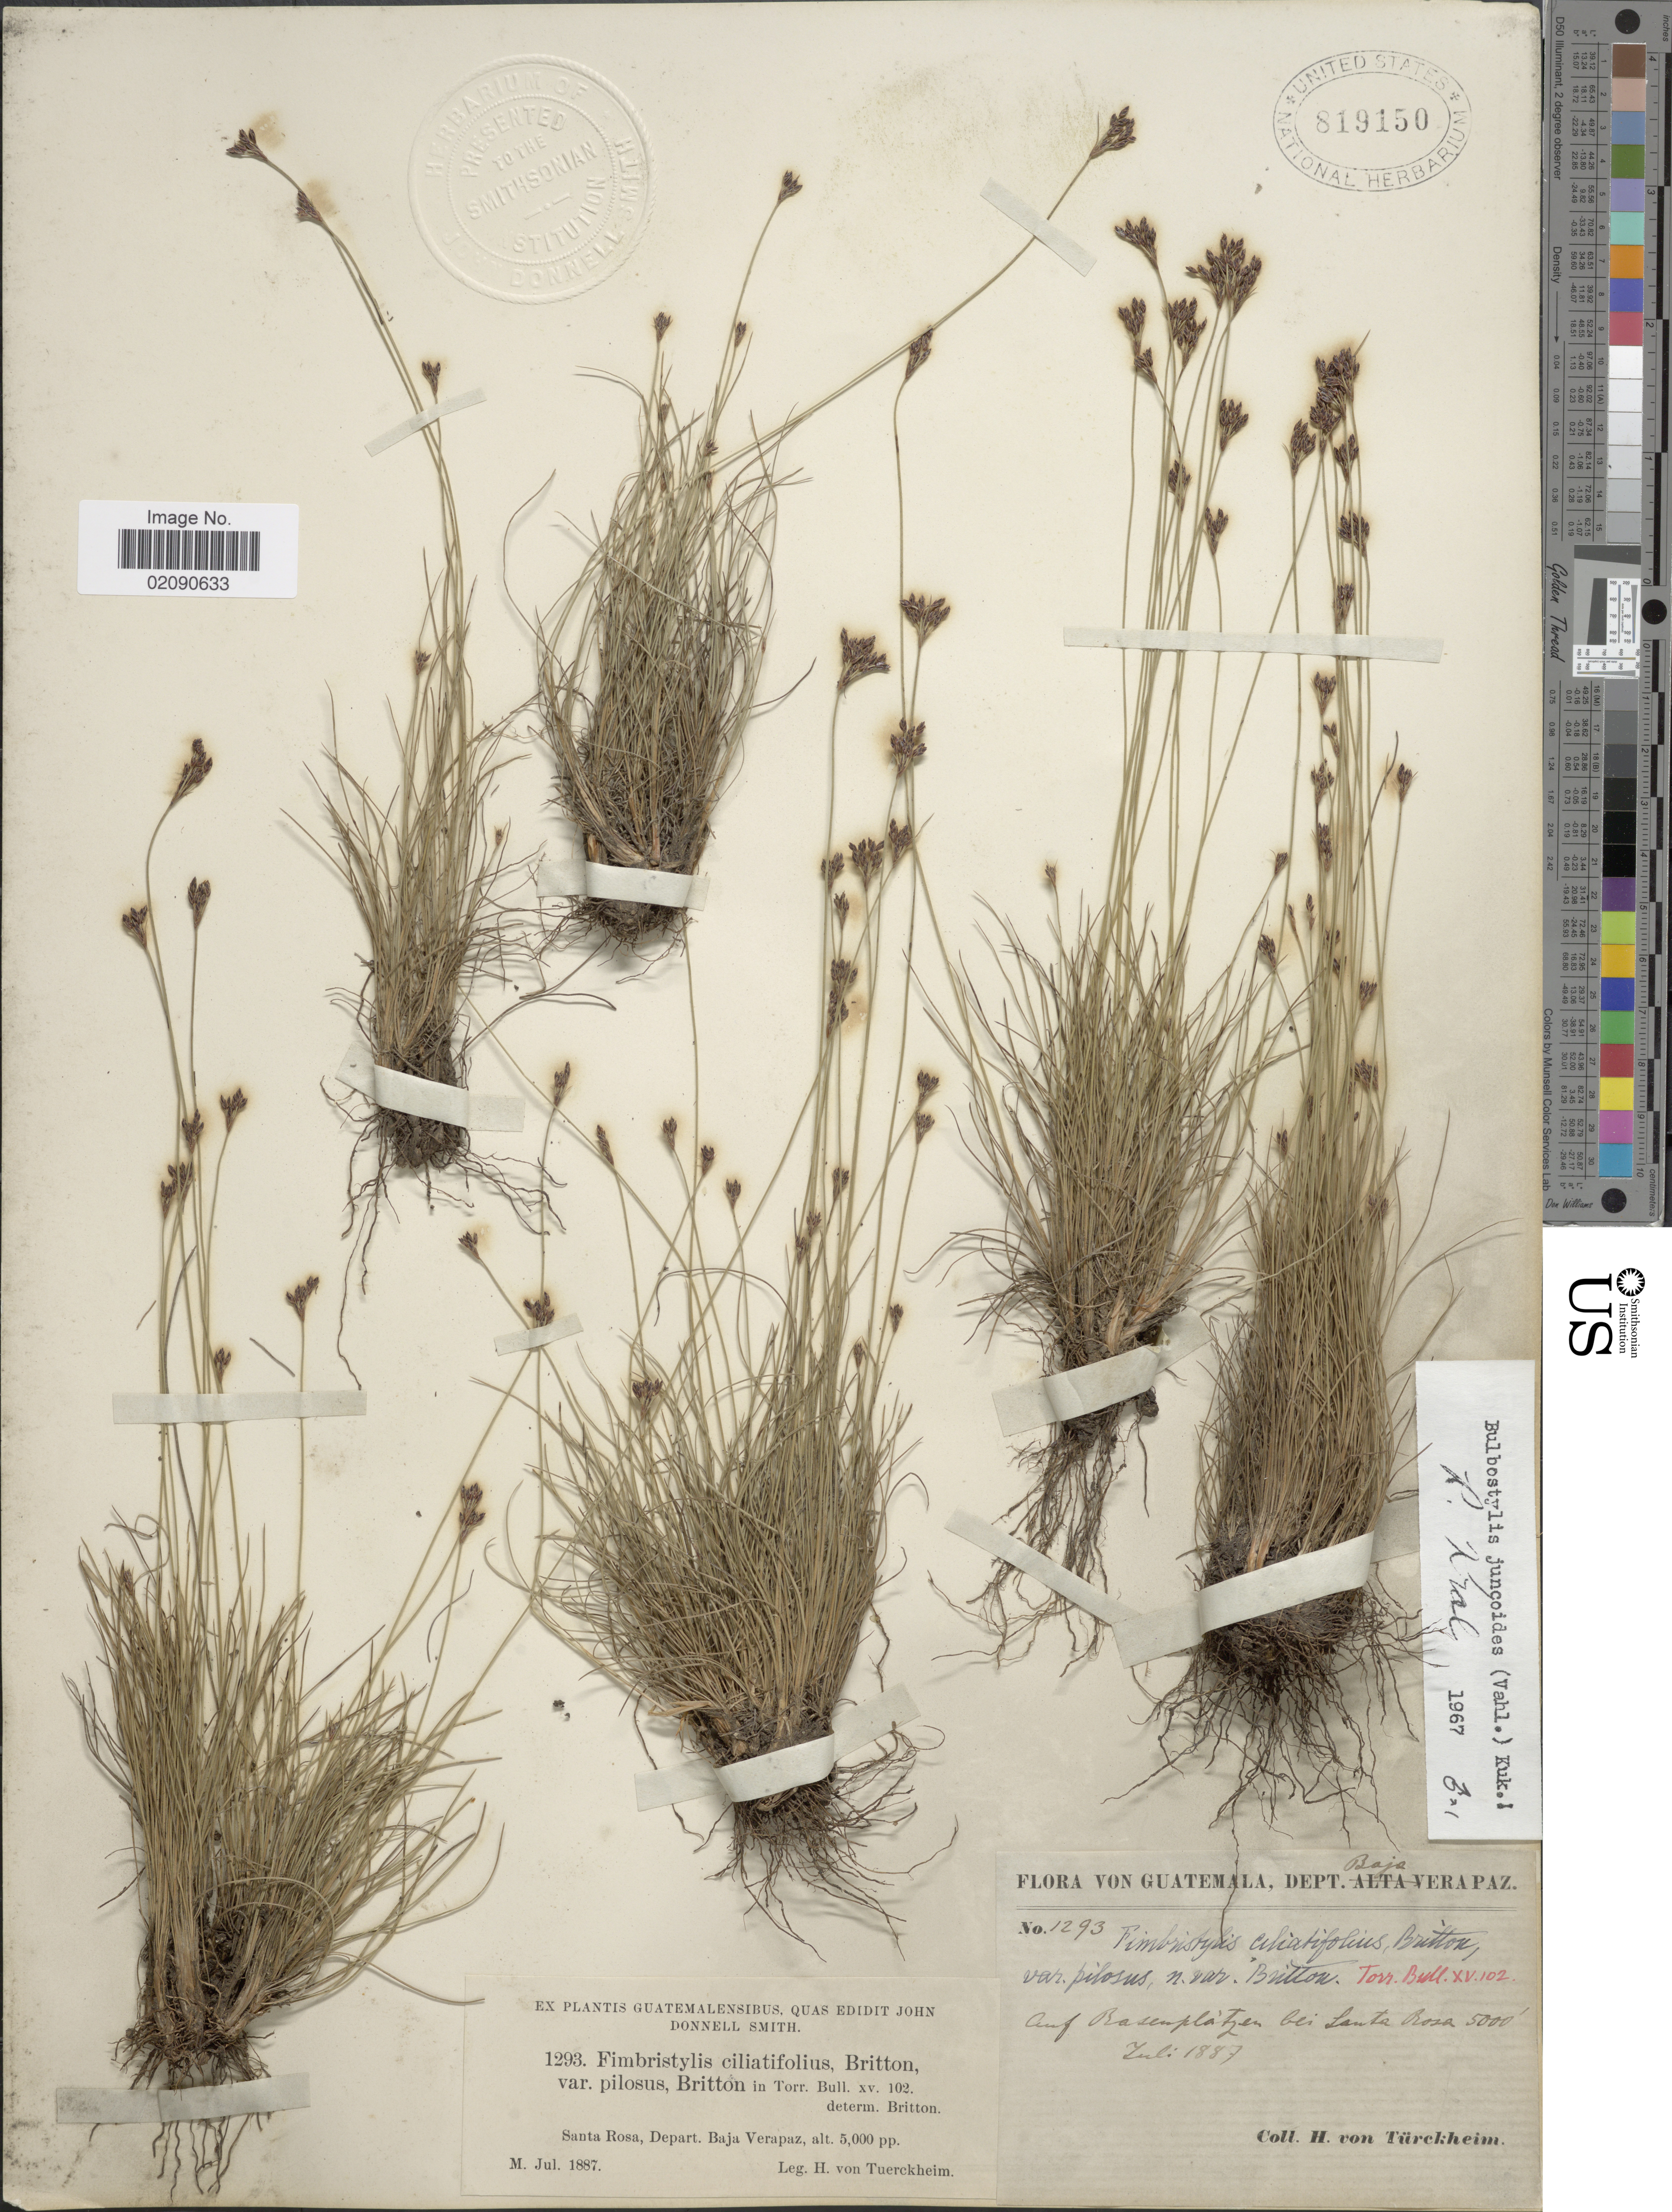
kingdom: Plantae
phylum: Tracheophyta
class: Liliopsida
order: Poales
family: Cyperaceae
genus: Bulbostylis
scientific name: Bulbostylis juncoides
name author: (Vahl) Kük. ex Herter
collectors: H. von Tuerckheim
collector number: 1293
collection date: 1887-07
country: Guatemala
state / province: Baja Verapaz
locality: Santa Rosa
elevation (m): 1524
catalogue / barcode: US 819150